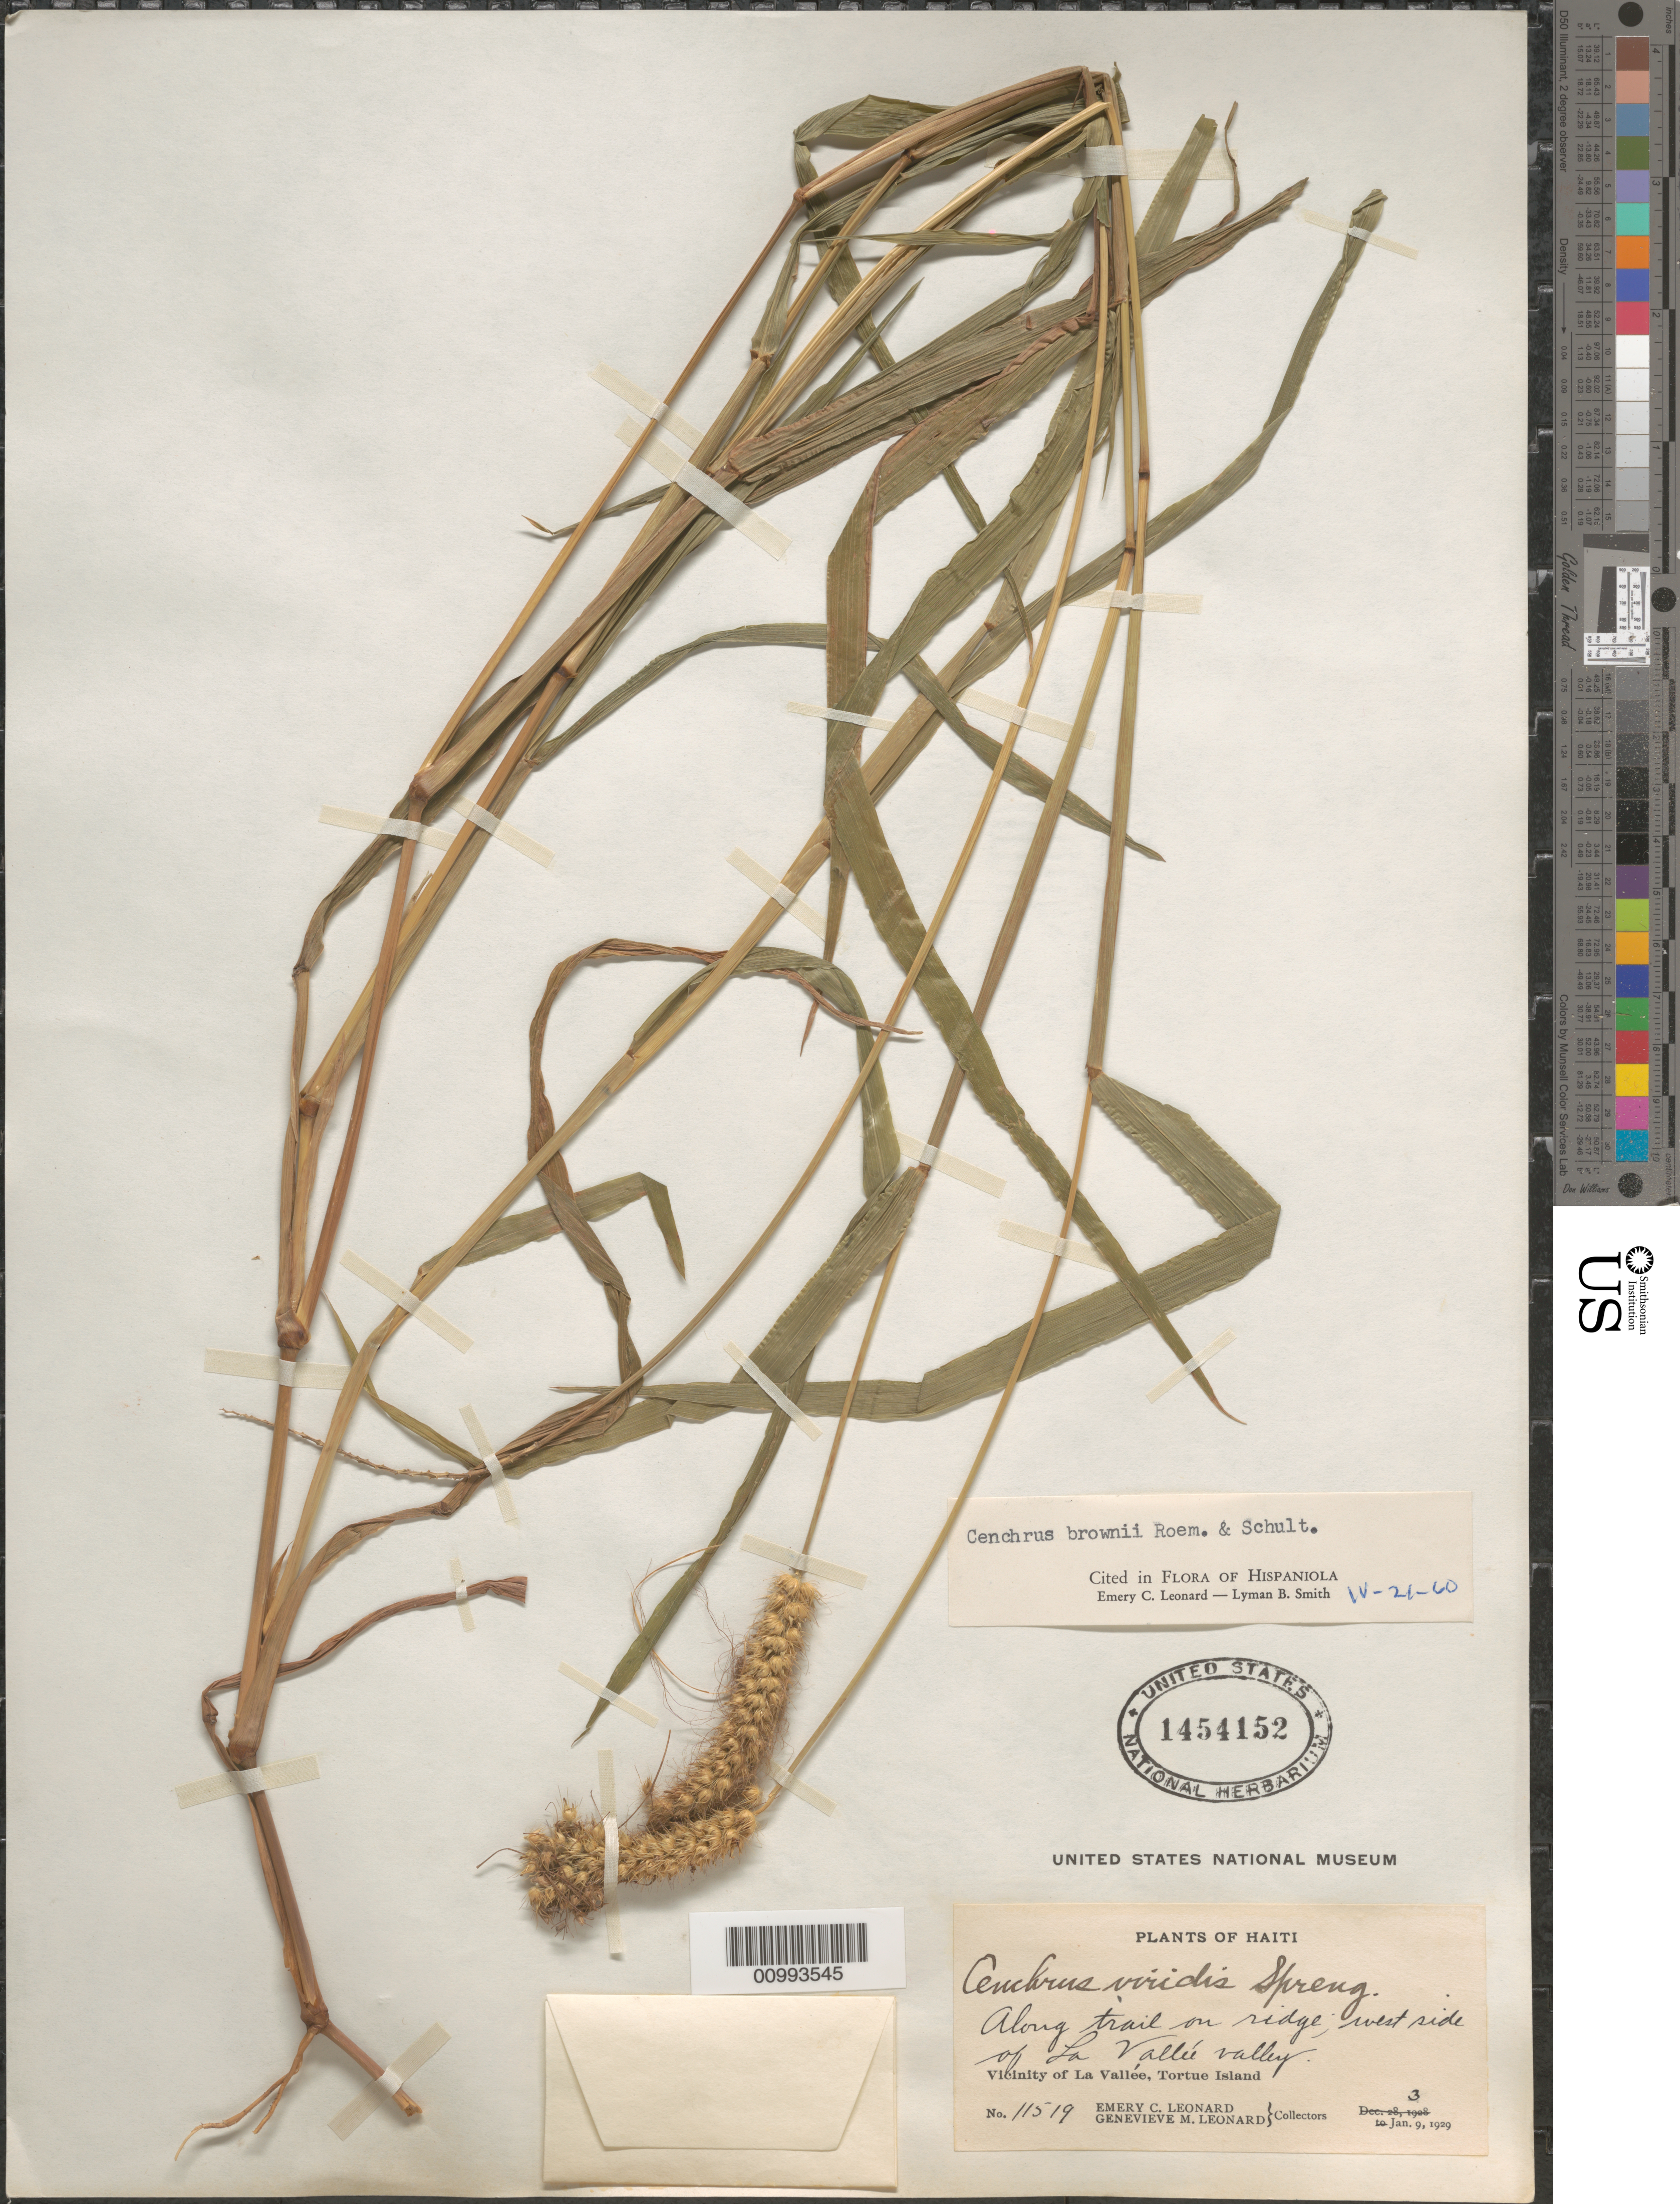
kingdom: Plantae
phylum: Tracheophyta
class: Liliopsida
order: Poales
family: Poaceae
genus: Cenchrus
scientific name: Cenchrus brownii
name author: Roem. & Schult.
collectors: E. C. Leonard & G. M. Leonard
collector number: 11519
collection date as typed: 09 Jan 1929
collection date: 1929-01-09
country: Haiti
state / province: Nord-Óuest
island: Île de la Tortue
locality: Vicinity of La Vallee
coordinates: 0 N, 0 E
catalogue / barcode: US 1454152